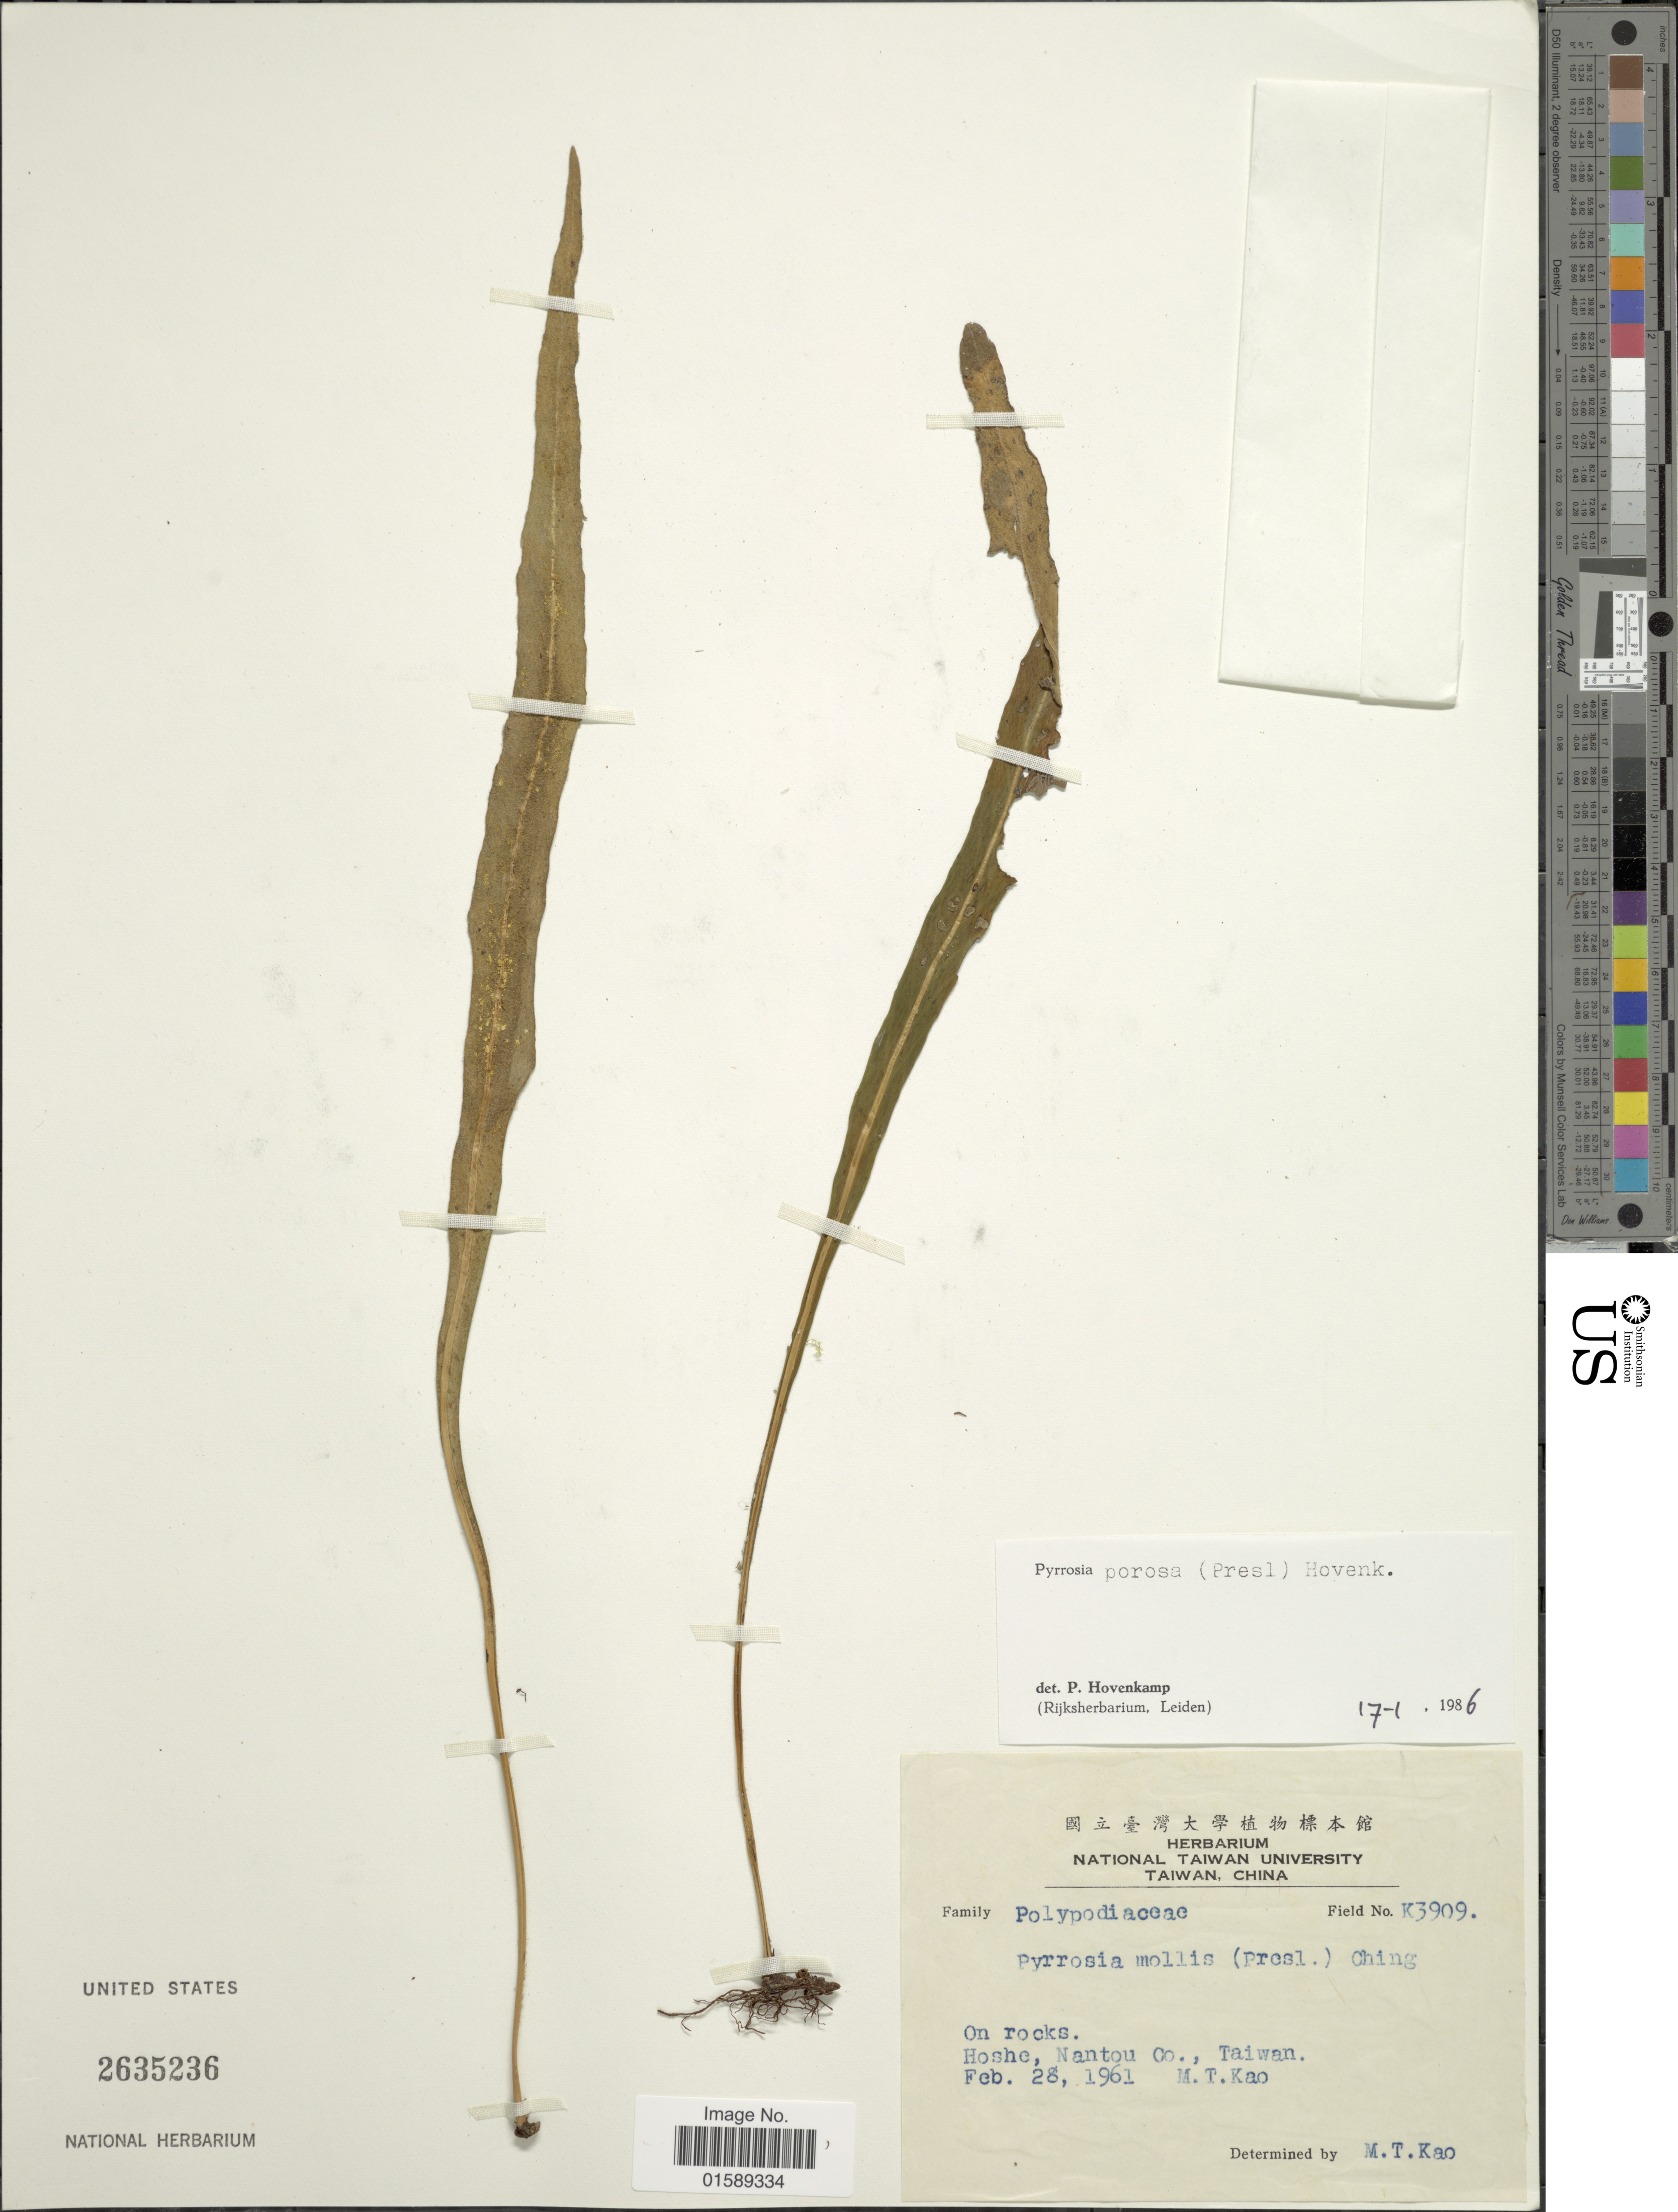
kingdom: Plantae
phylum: Tracheophyta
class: Polypodiopsida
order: Polypodiales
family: Polypodiaceae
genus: Pyrrosia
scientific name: Pyrrosia porosa var. porosa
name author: (C. Presl) Hovenkamp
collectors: M. T. Kao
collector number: K3909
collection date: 1961-02-28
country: Taiwan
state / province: Nantou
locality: Hoshe, Nantou Co., Taiwan.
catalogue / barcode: US 2635236